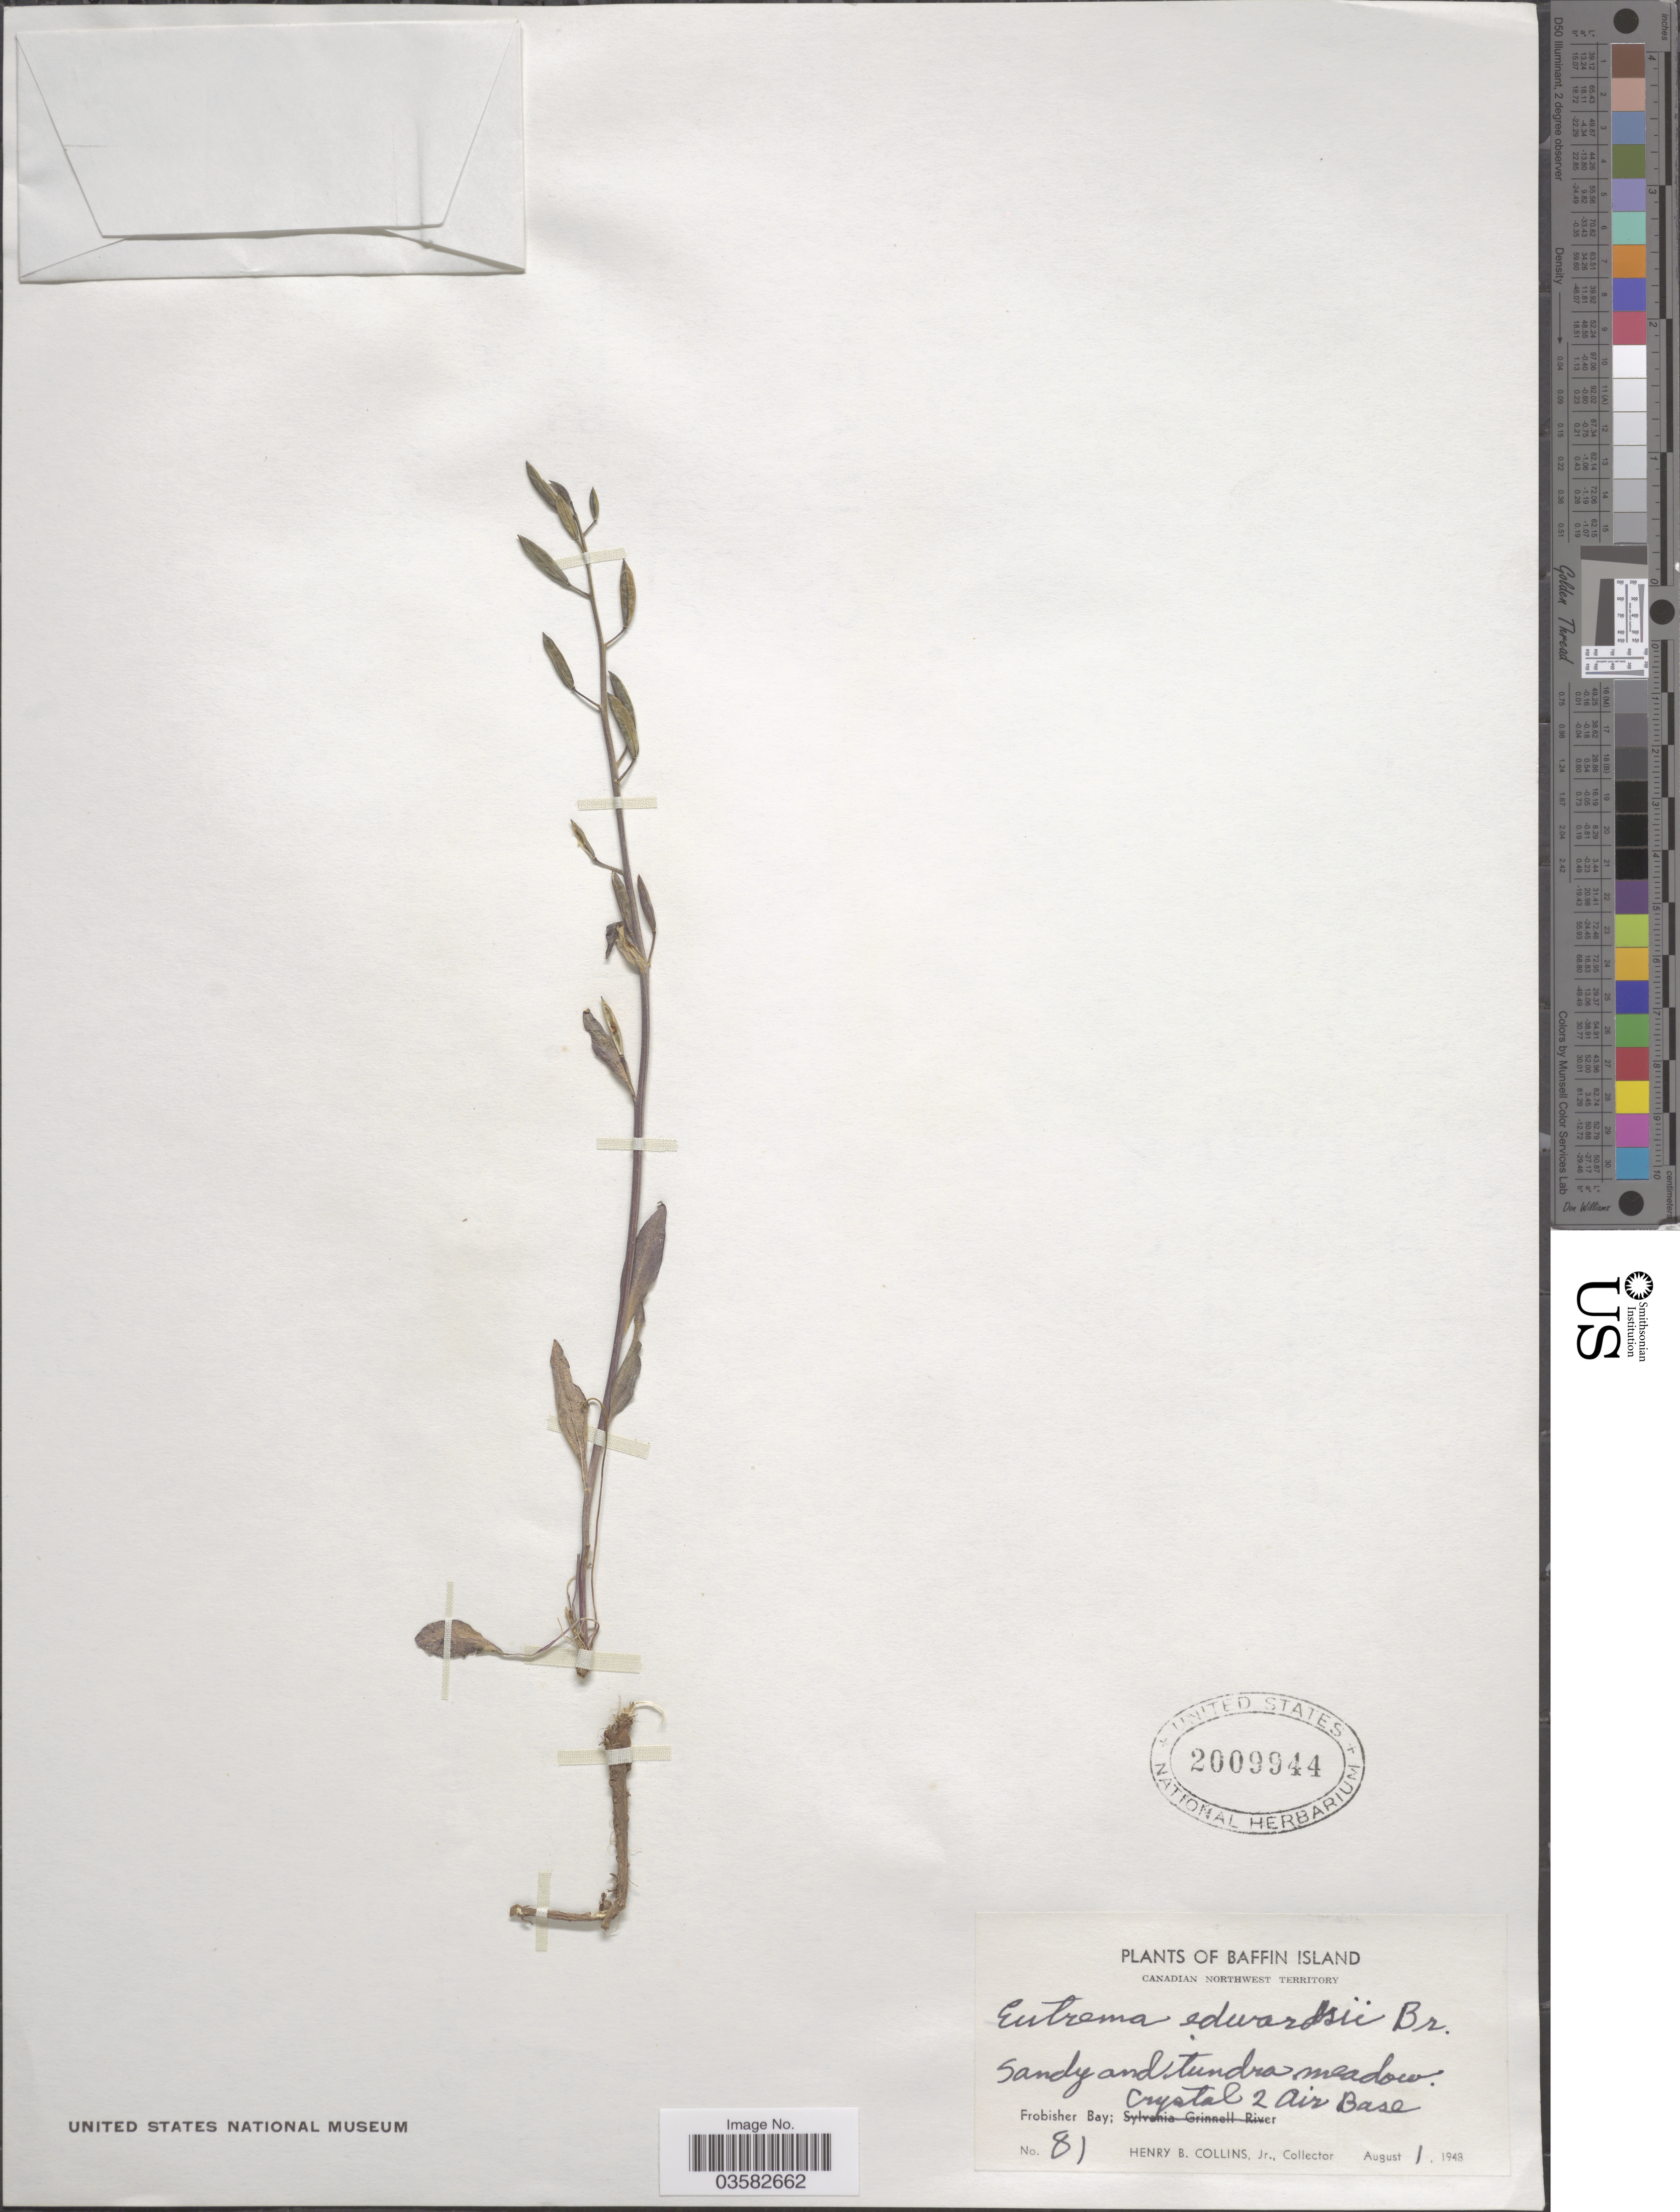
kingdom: Plantae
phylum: Tracheophyta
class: Magnoliopsida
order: Brassicales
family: Brassicaceae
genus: Eutrema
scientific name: Eutrema edwardsii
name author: R. Br.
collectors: H. Collins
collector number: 81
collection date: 1948-08-01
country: Canada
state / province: Northwest Territories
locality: Baffin Island. Frobisher Bay; Crystal 2 Air Base.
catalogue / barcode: US 2009944